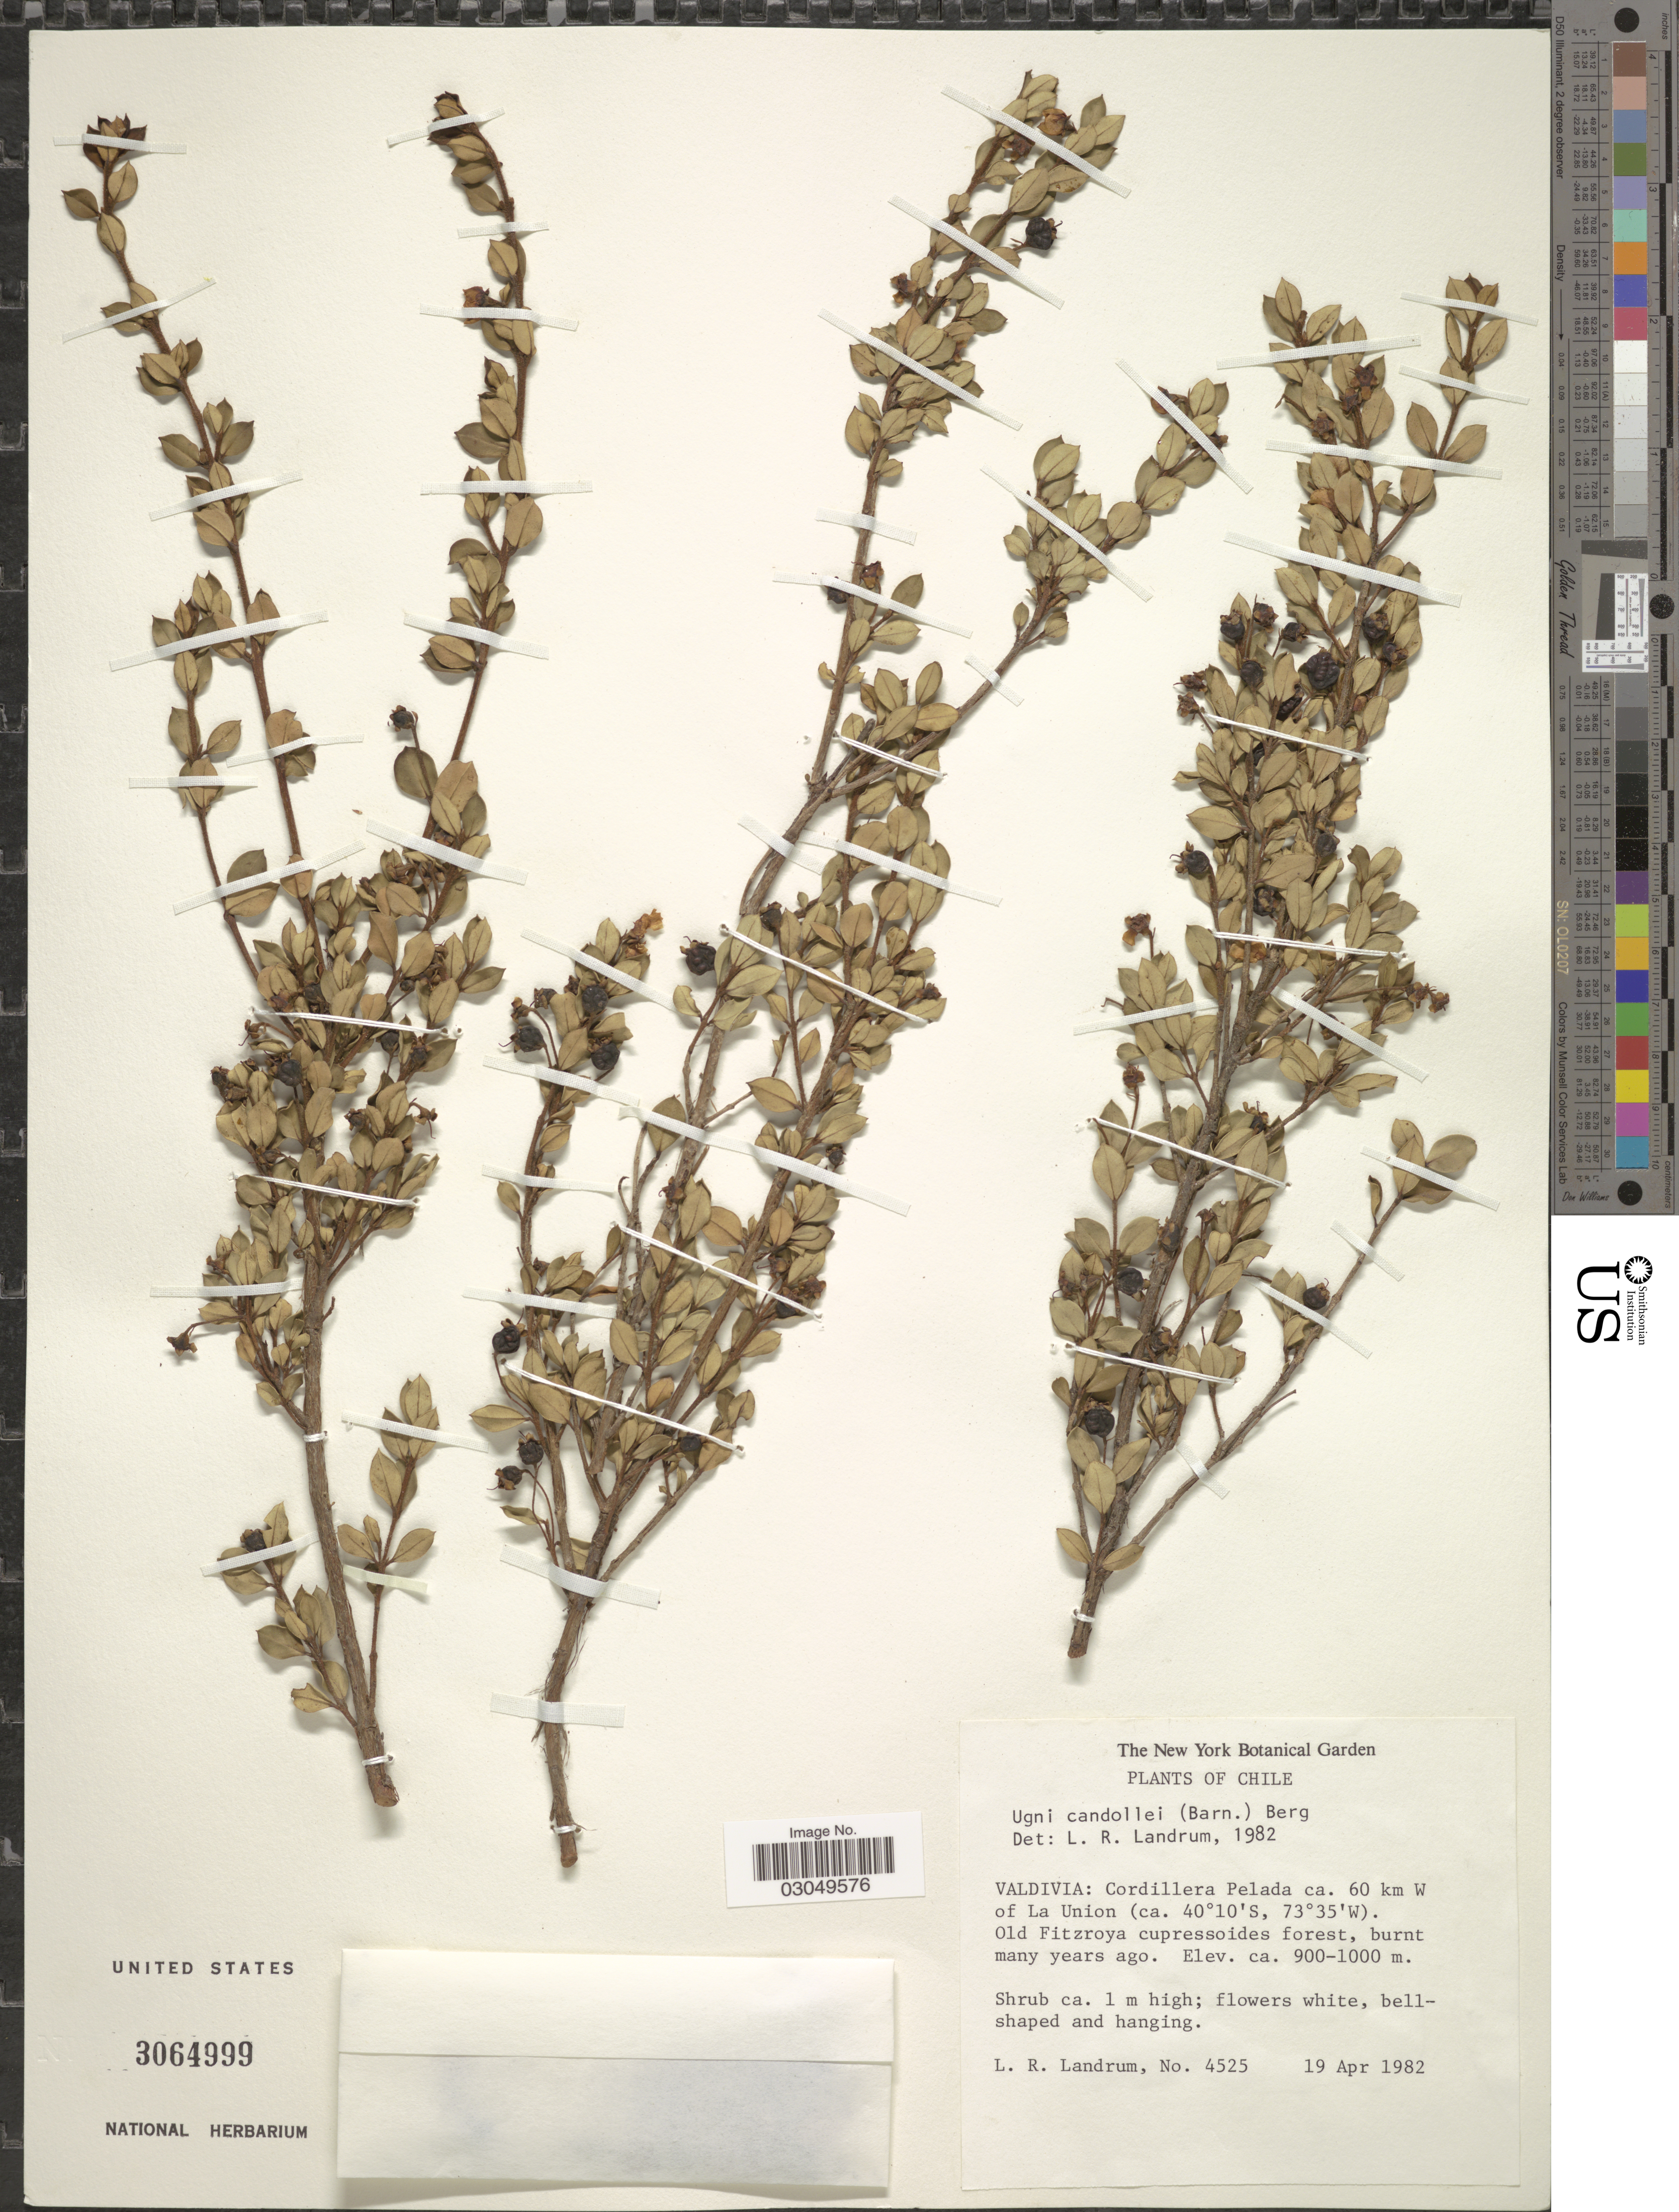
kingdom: Plantae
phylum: Tracheophyta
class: Magnoliopsida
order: Myrtales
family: Myrtaceae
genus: Ugni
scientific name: Ugni candollei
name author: (Barnéoud) O. Berg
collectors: L. R. Landrum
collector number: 4525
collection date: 1982-04-19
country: Chile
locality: Valdivia: Cordillera Pelada ca. 60 km W of La Union.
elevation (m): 900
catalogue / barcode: US 3064999